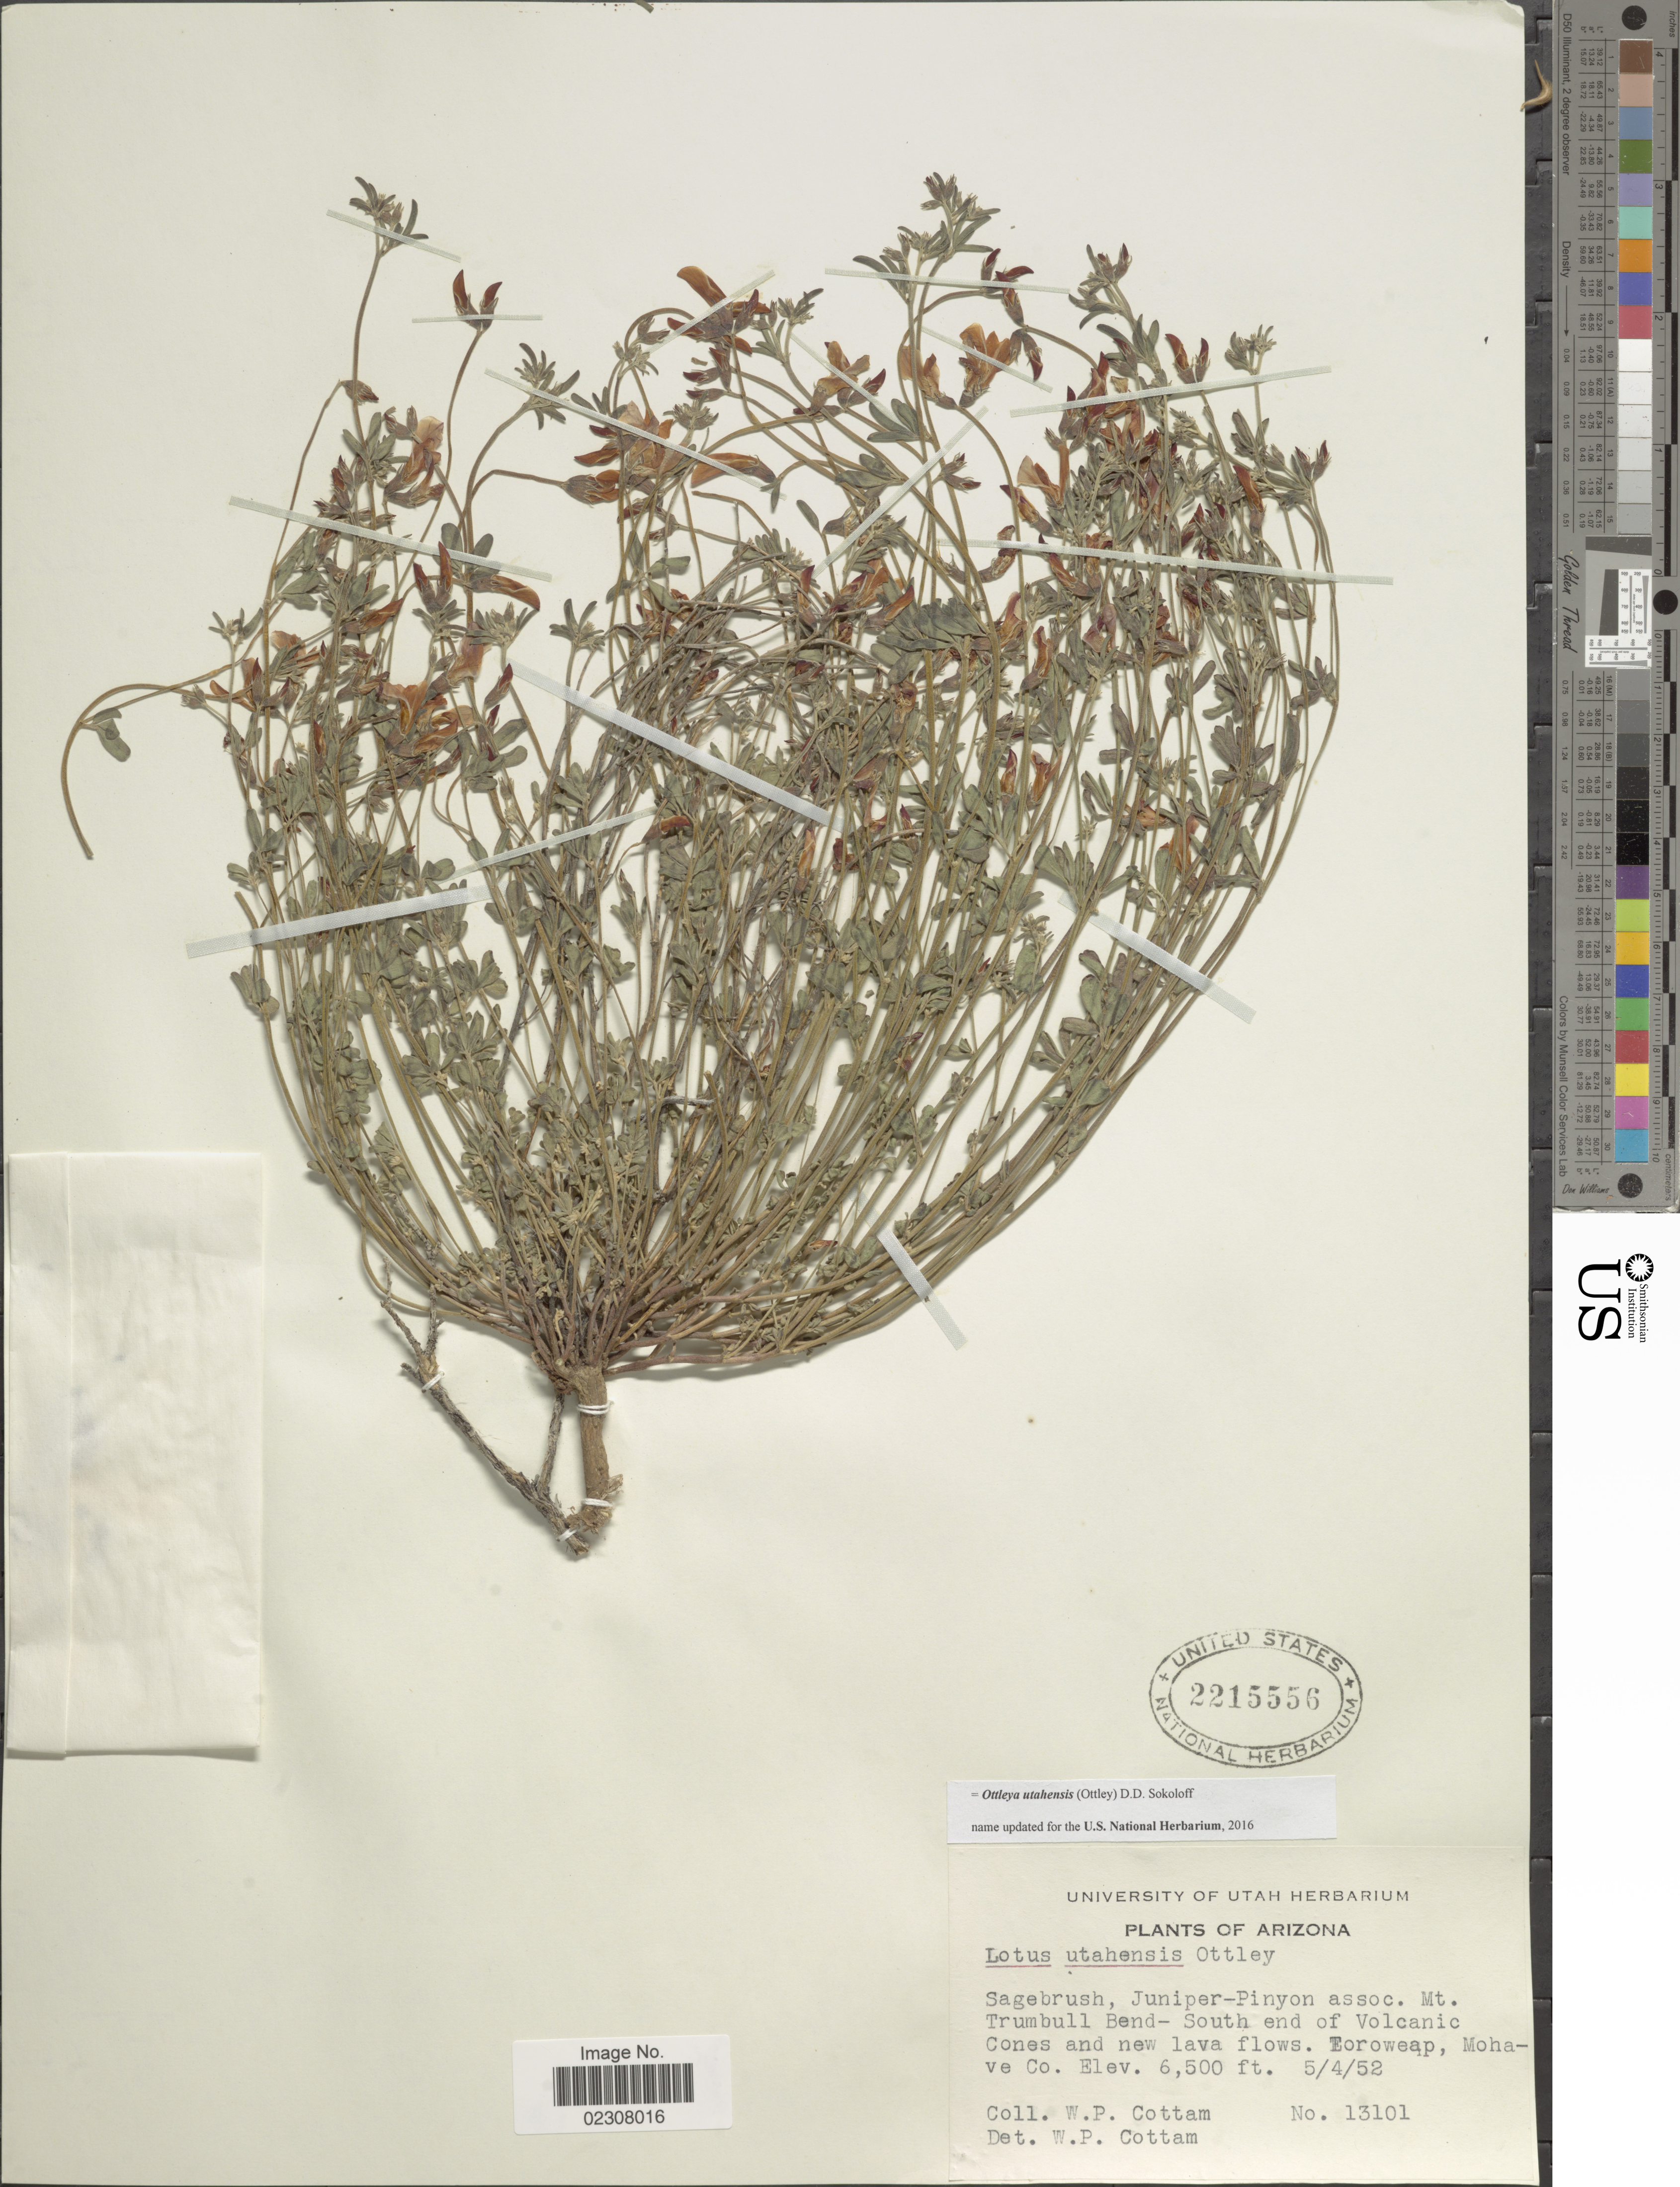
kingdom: Plantae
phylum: Tracheophyta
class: Magnoliopsida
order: Fabales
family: Fabaceae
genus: Ottleya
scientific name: Ottleya utahensis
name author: (Ottley) D.D. Sokoloff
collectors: W. Cottam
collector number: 13101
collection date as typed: Transcribed d/m/y: 4/5/52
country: United States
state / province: Arizona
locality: Sagebrush, Juniper-Pinyon assoc. Mt. Trumbull Bend - South end of Volcanic Cones and new lava flows. Eoroweap, Mohave Co.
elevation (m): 1981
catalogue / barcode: US 2215556